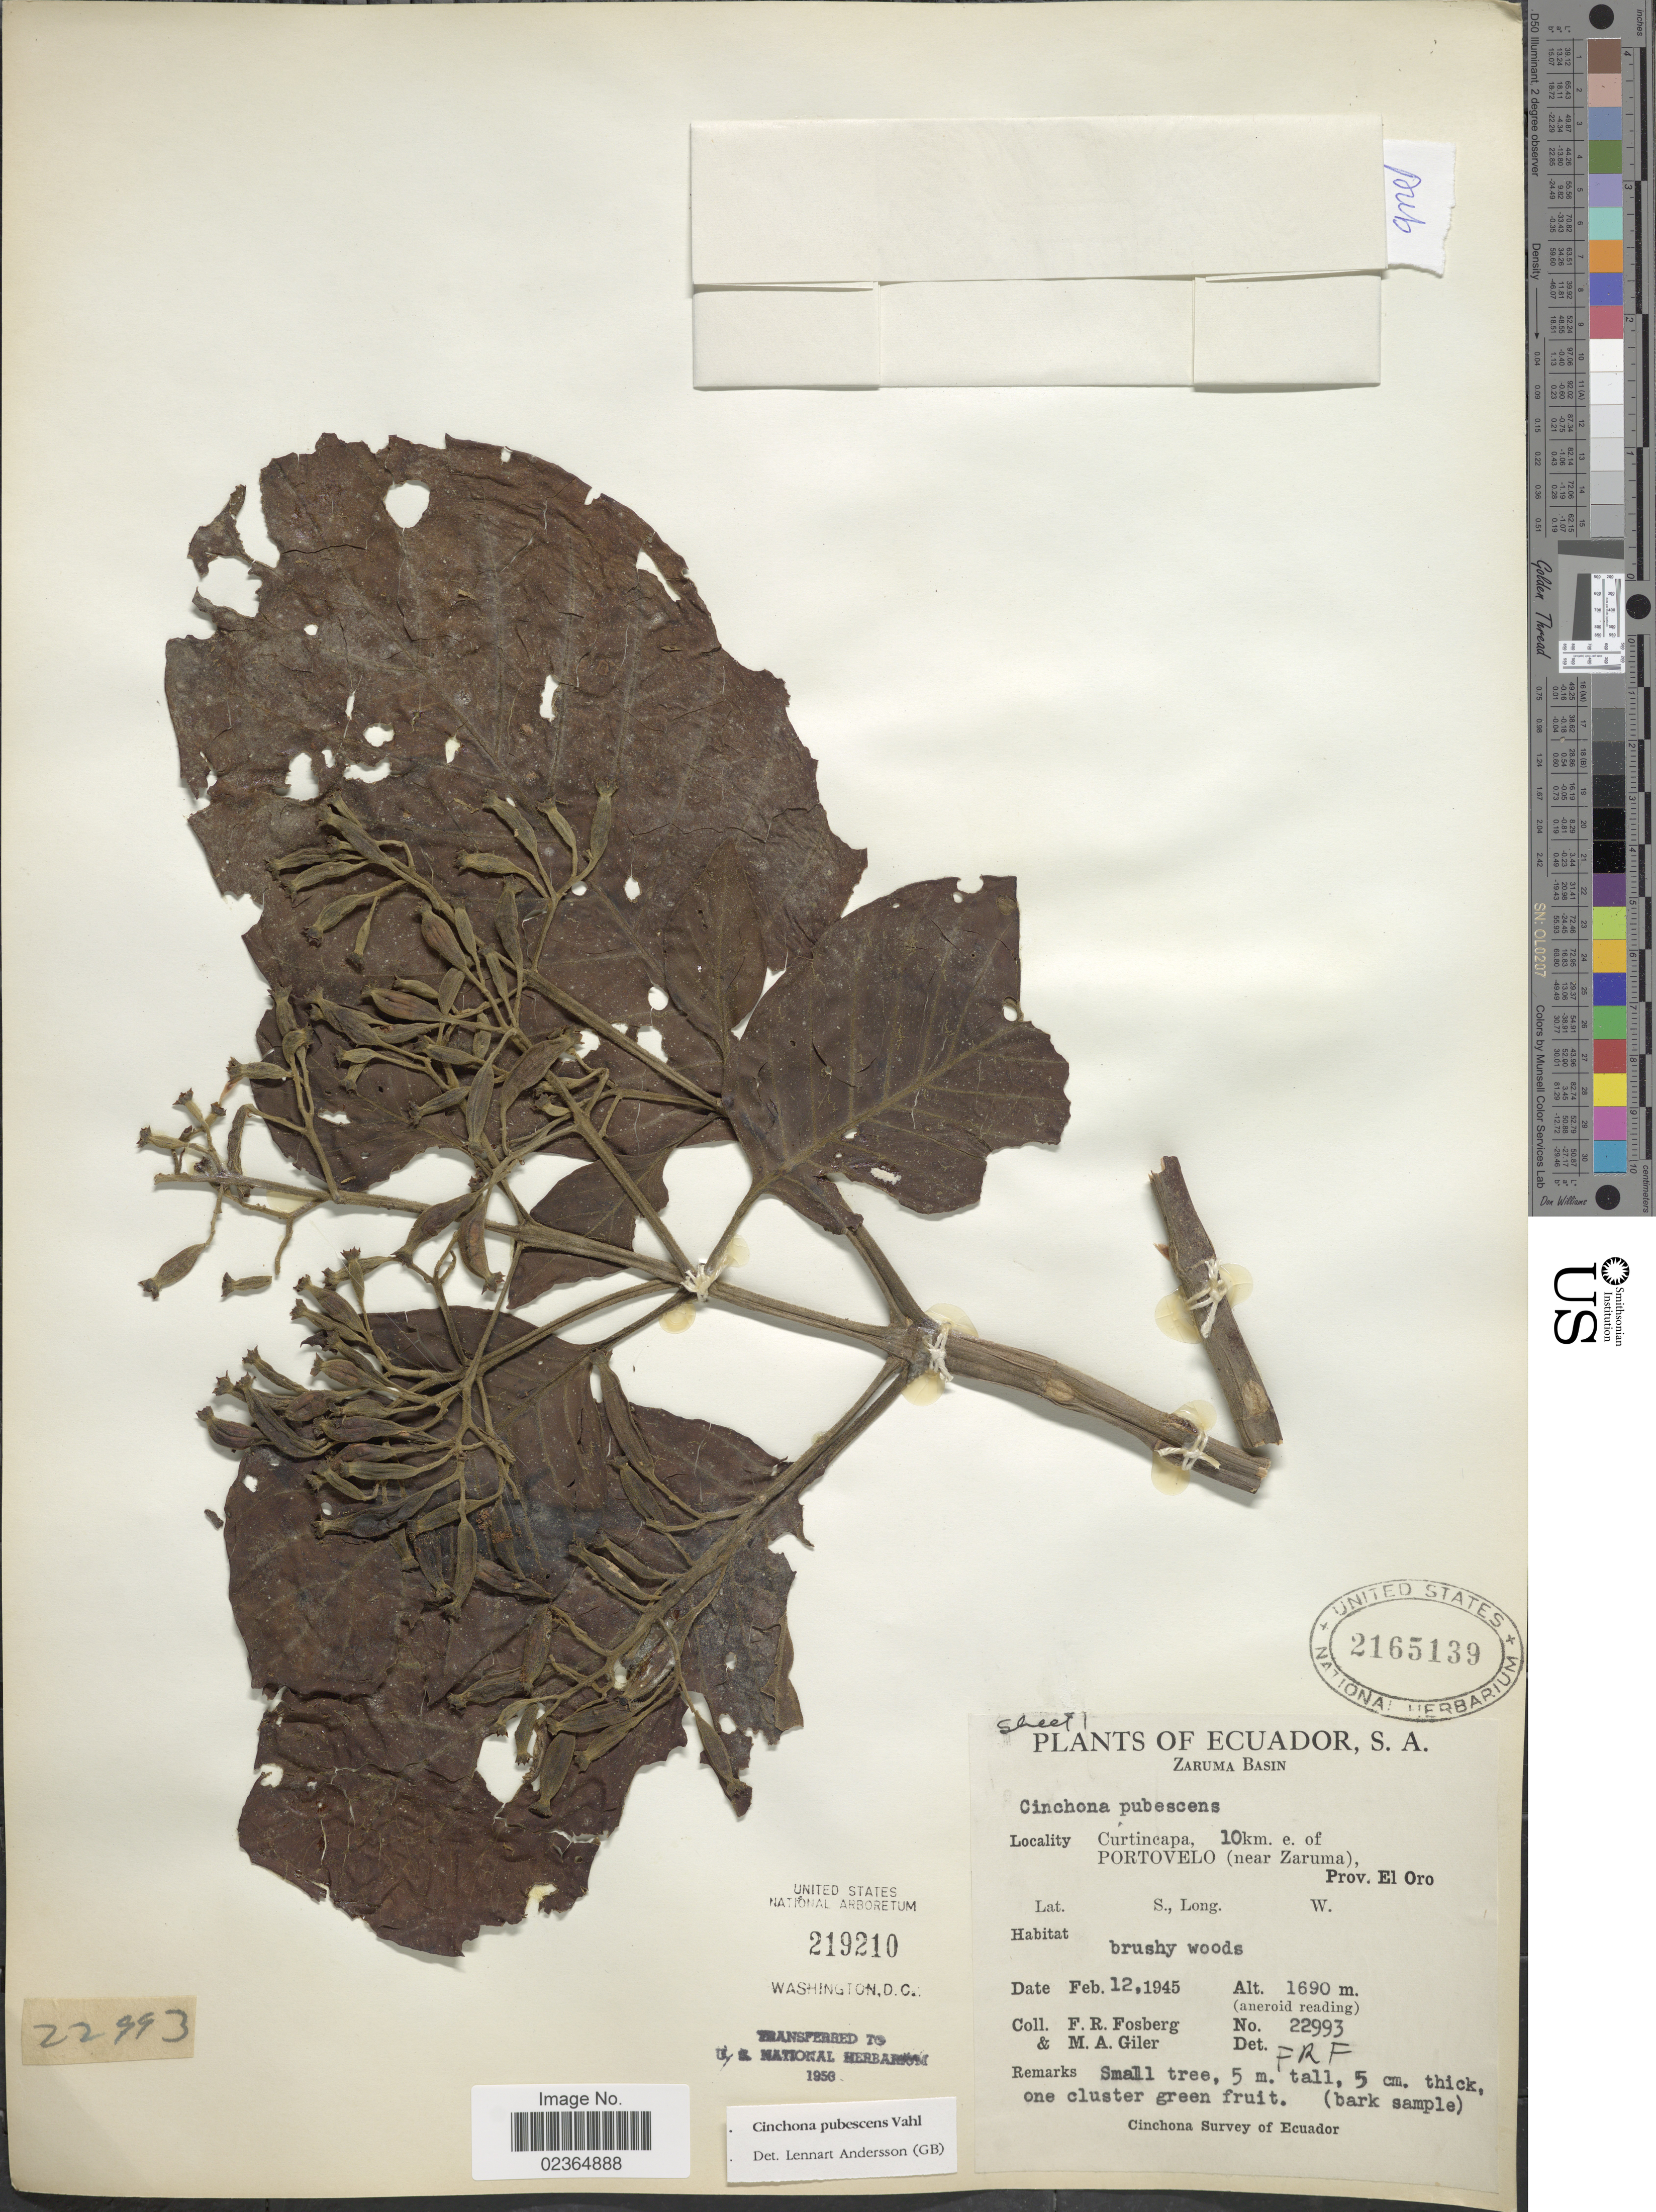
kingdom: Plantae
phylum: Tracheophyta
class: Magnoliopsida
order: Gentianales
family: Rubiaceae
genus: Cinchona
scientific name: Cinchona pubescens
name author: Vahl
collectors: F. R. Fosberg & M. Giler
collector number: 22993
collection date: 1945-02-12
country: Ecuador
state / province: El Oro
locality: Zaruma Basin. Curtincapa, 10km. e. of Portovelo (near Zaruma)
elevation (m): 1690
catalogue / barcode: US 2165139